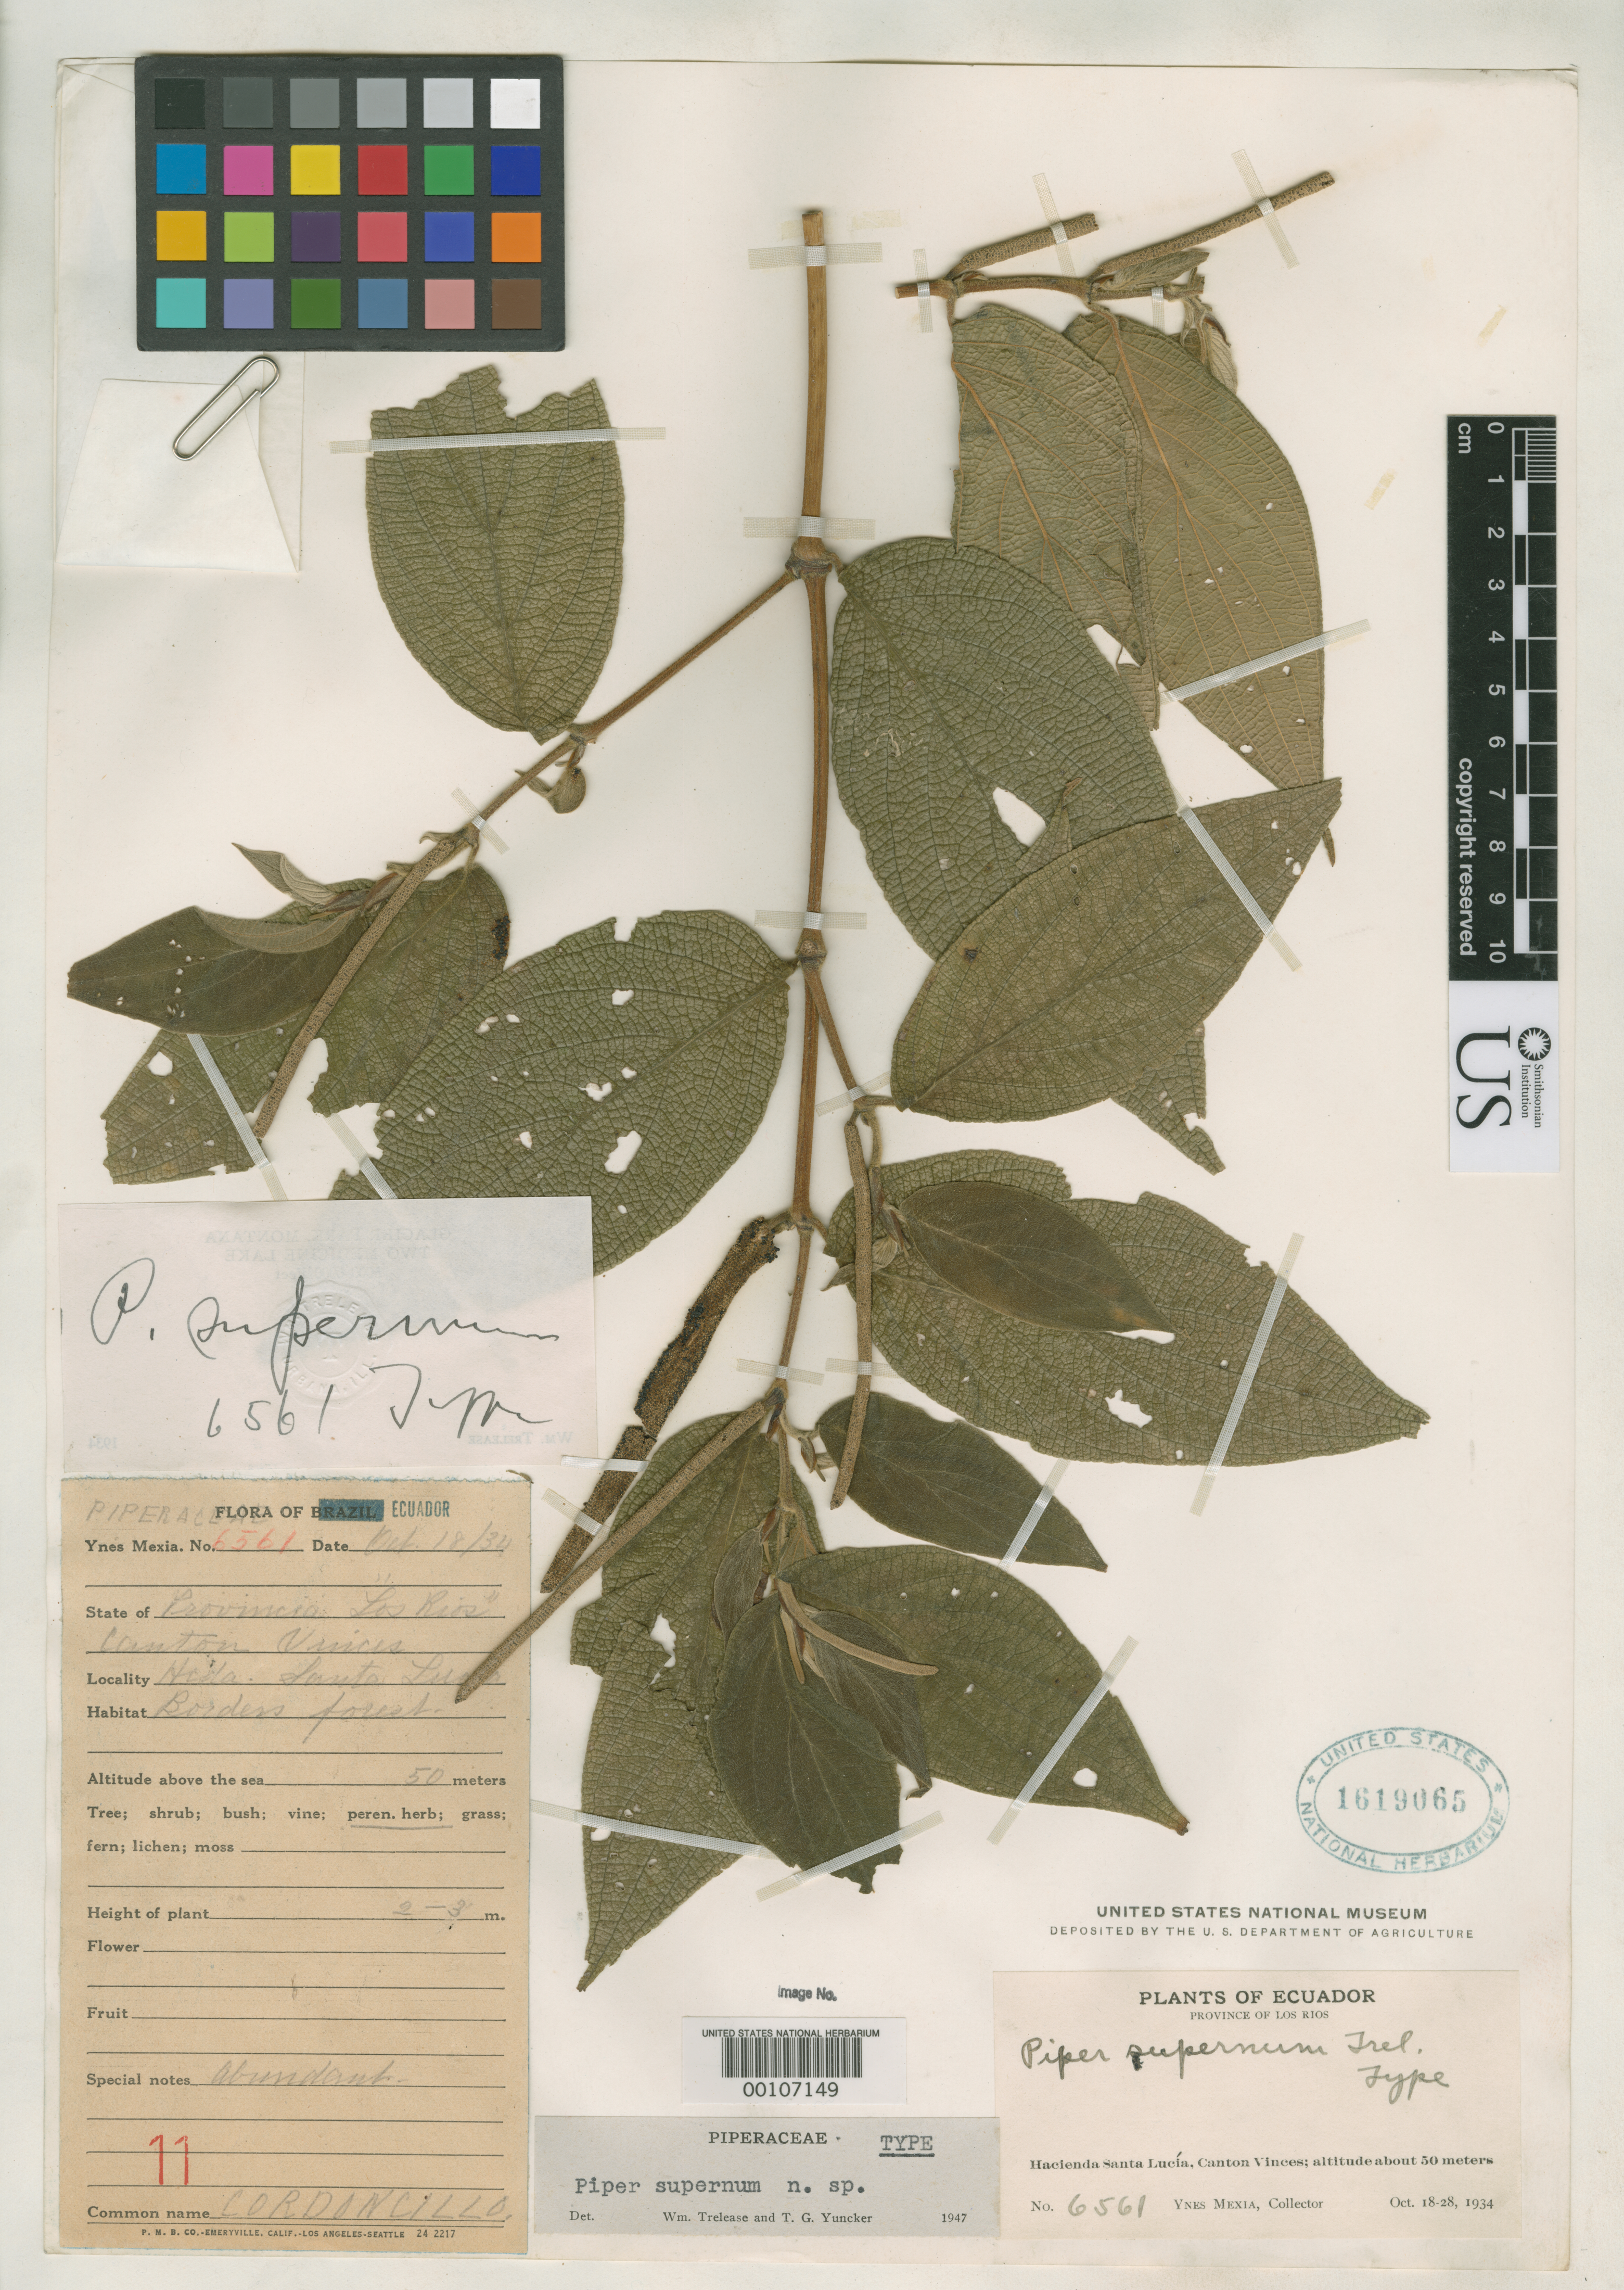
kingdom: Plantae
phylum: Tracheophyta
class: Magnoliopsida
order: Piperales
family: Piperaceae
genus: Piper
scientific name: Piper supernum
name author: Trel. & Yunck.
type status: Holotype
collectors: Y. Mexia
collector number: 6561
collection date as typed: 18 Oct 1934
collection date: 1934-10-18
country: Ecuador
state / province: Los Ríos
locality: Canton Vinces, Hacienda Santa Lucia.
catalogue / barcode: US 1619065